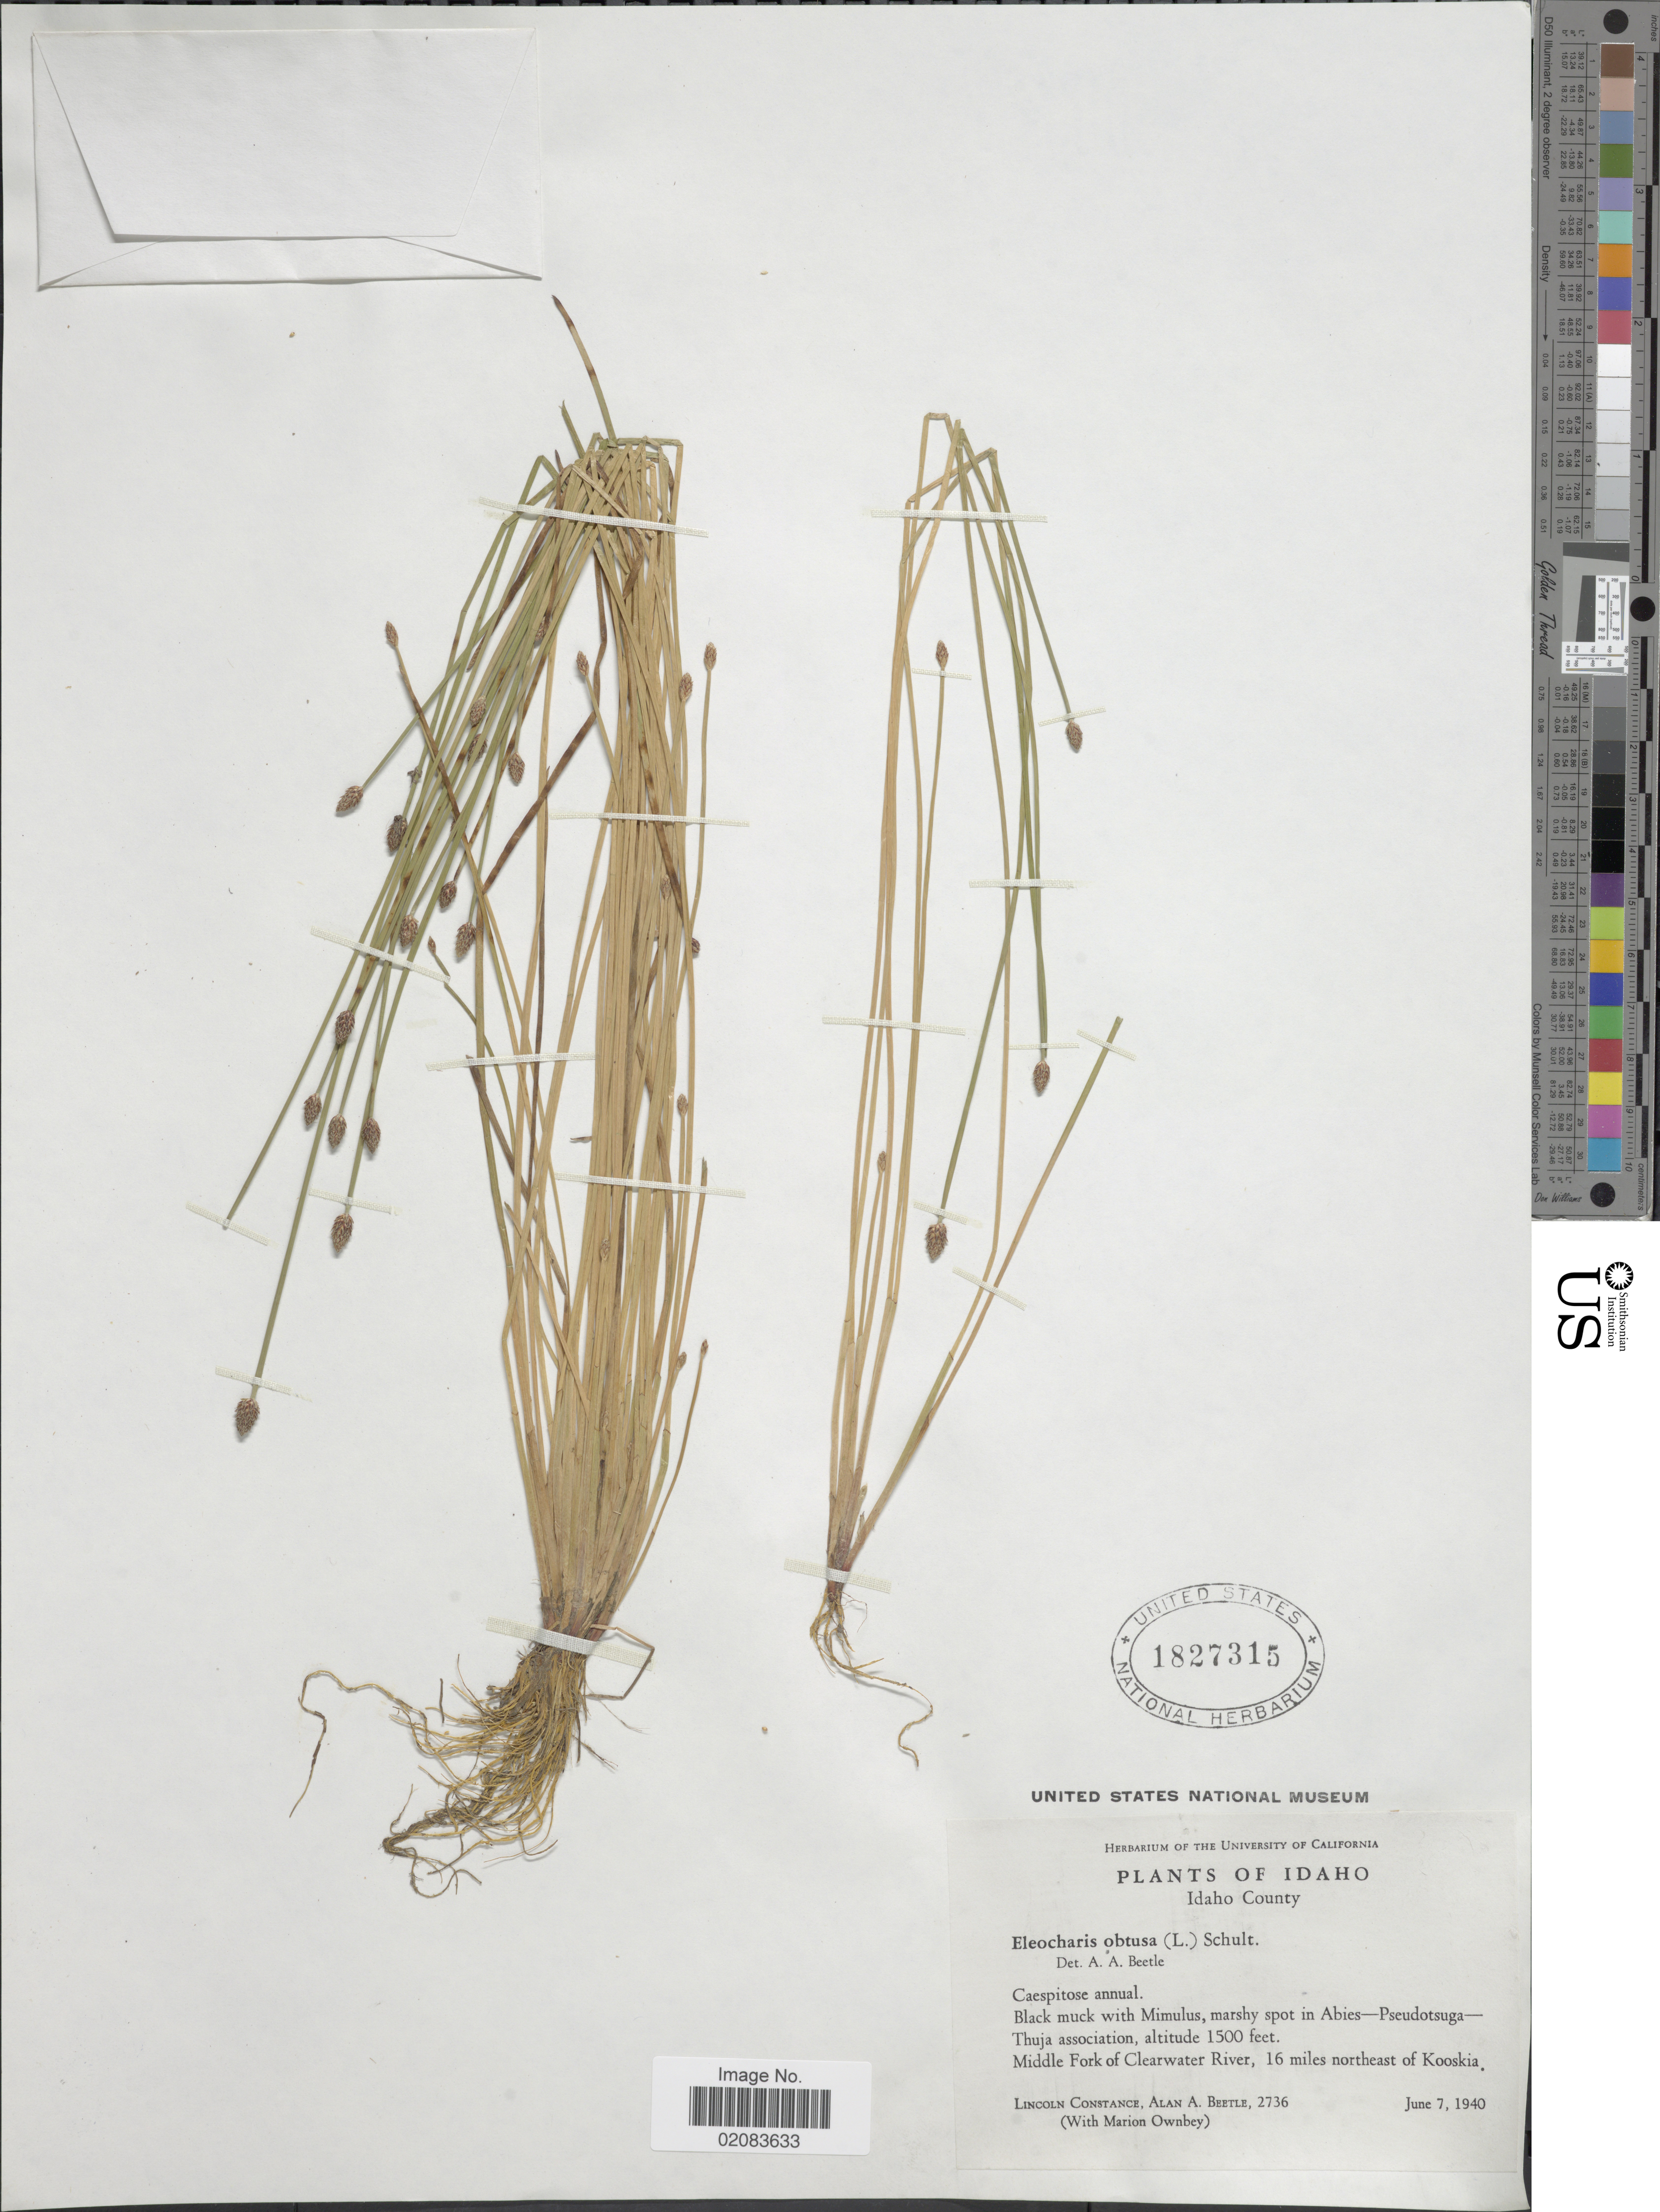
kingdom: Plantae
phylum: Tracheophyta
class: Liliopsida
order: Poales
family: Cyperaceae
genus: Eleocharis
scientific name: Eleocharis obtusa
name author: (Willd.) Schult.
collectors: L. Constance, A. A. Beetle & M. Ownbey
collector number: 2736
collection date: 1940-06-07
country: United States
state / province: Idaho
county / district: Idaho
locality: Middle Fork of Clearwater River, 16 miles of Kooskia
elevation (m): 457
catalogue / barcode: US 1827315